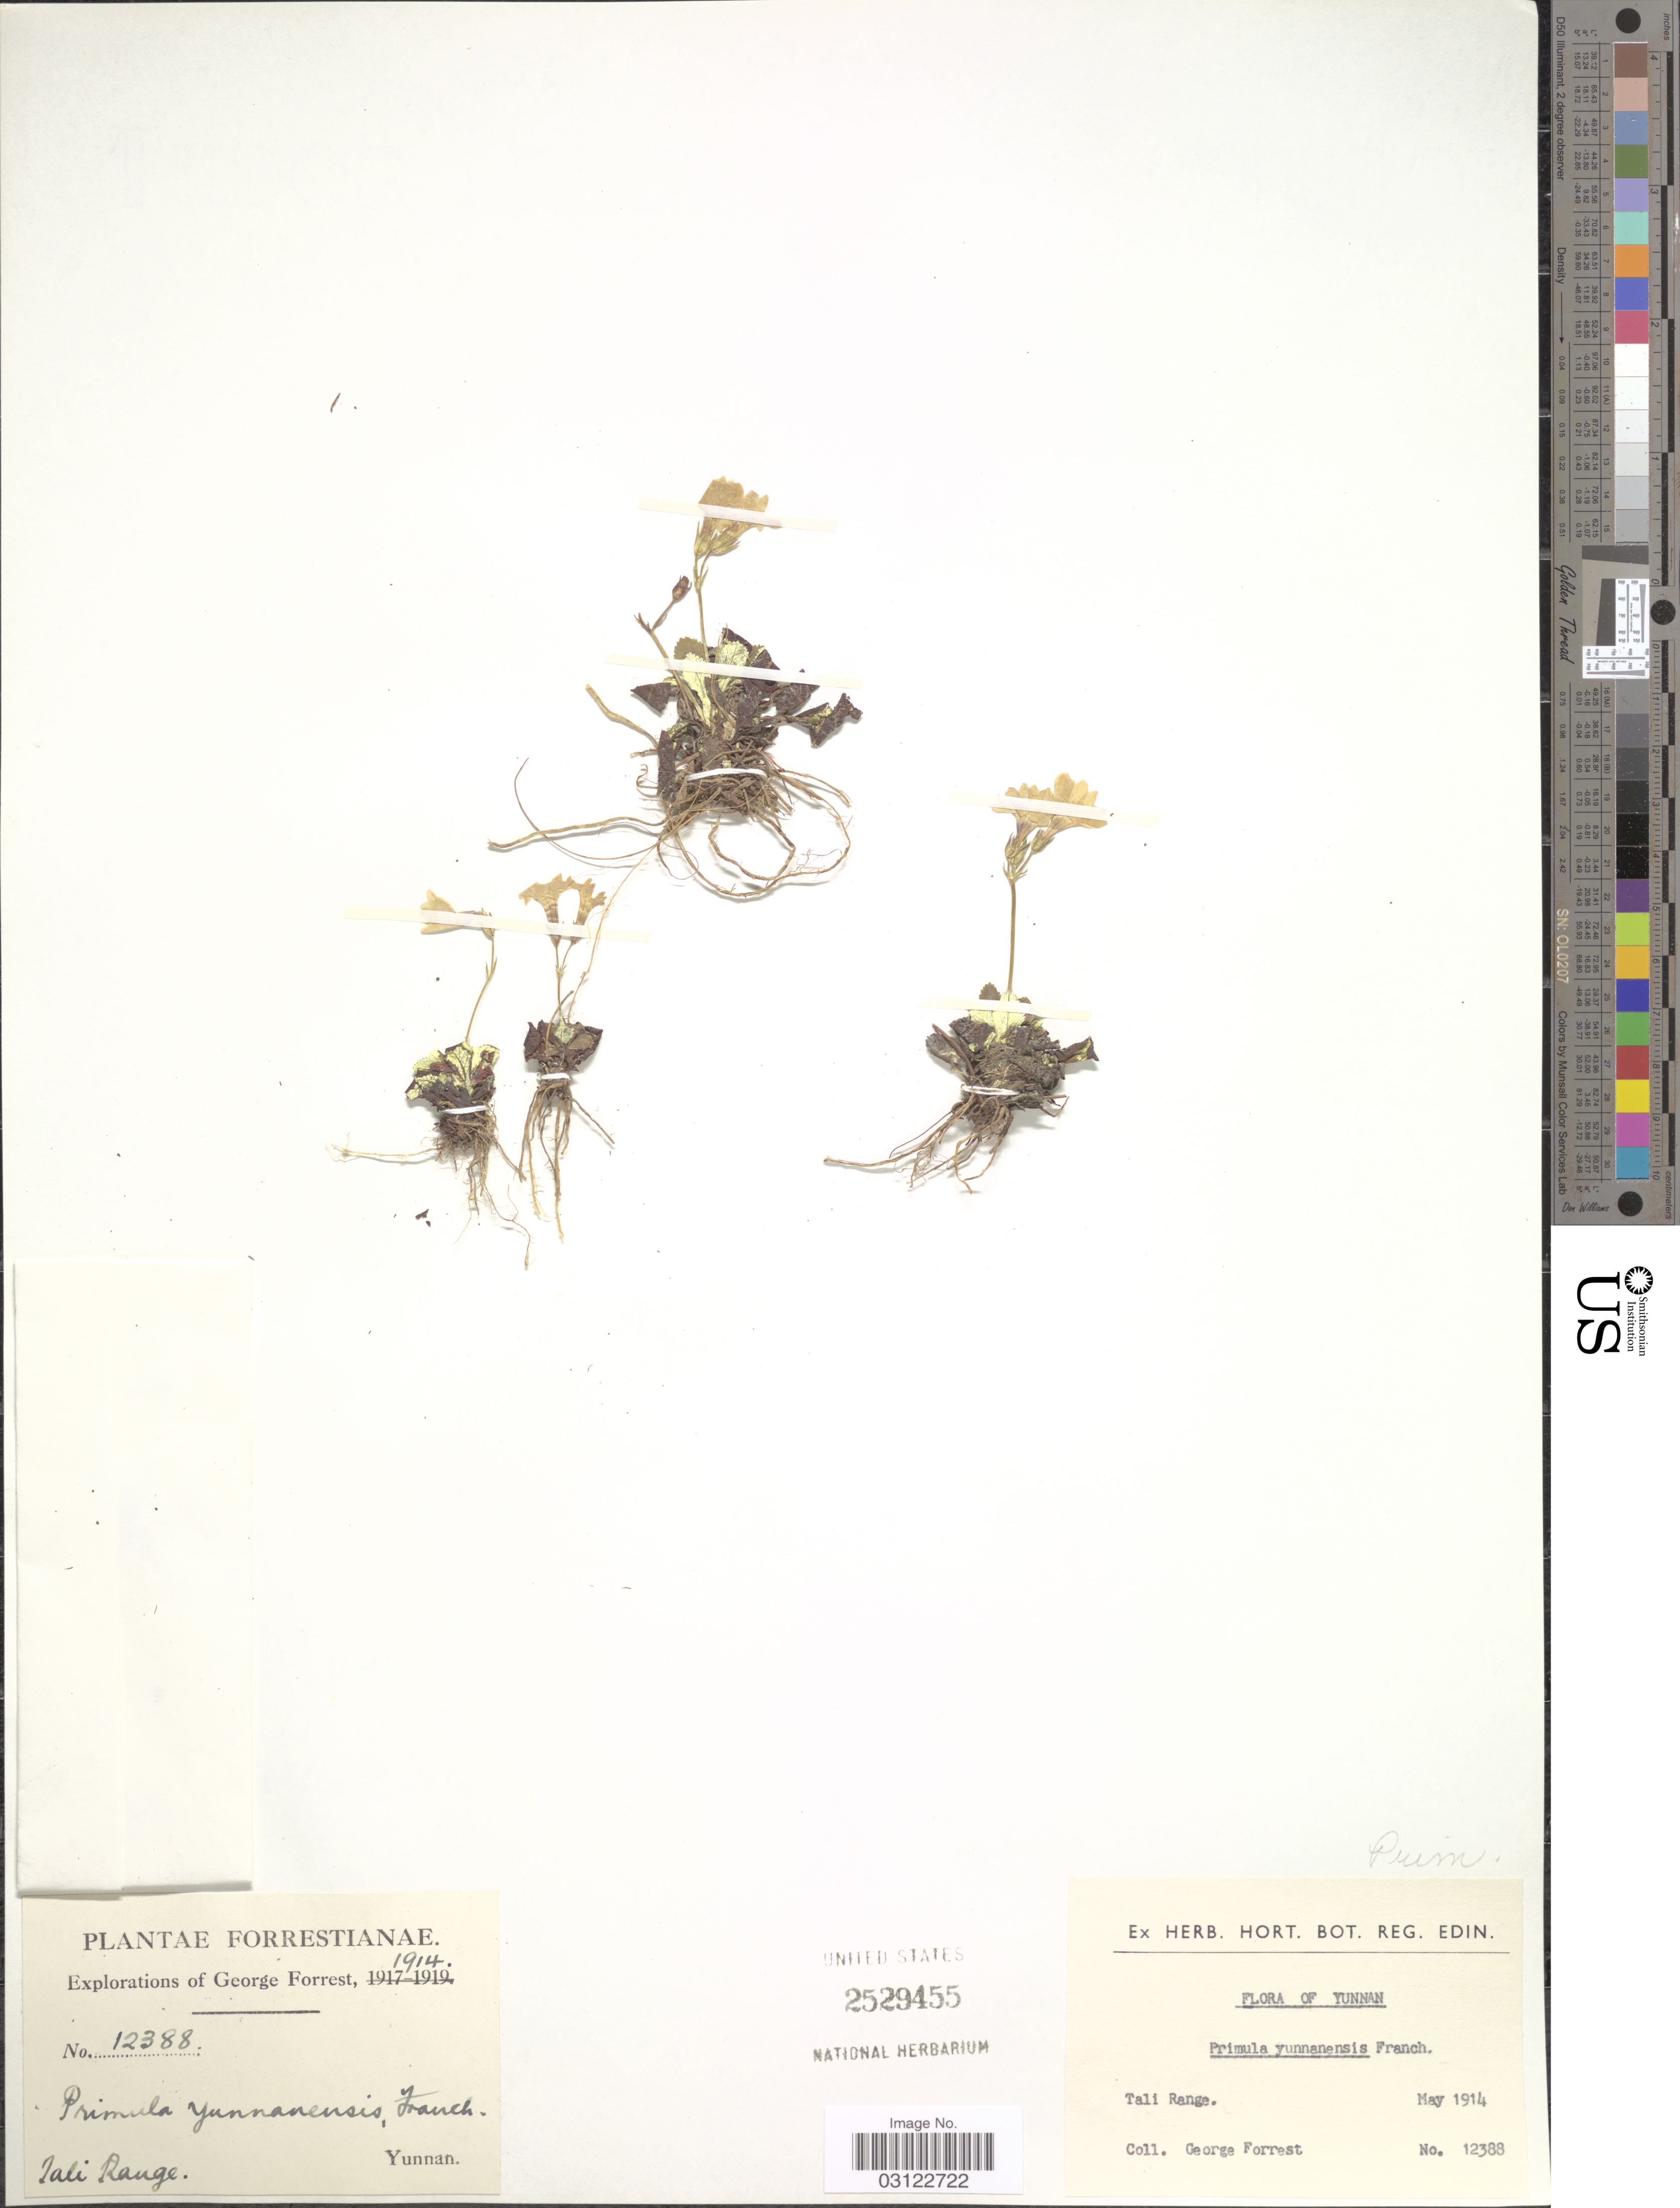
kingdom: Plantae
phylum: Tracheophyta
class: Magnoliopsida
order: Ericales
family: Primulaceae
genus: Primula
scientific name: Primula yunnanensis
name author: Franch.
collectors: G. Forrest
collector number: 12388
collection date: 1914-05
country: China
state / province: Yunnan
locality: Tali Range.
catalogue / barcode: US 2529455